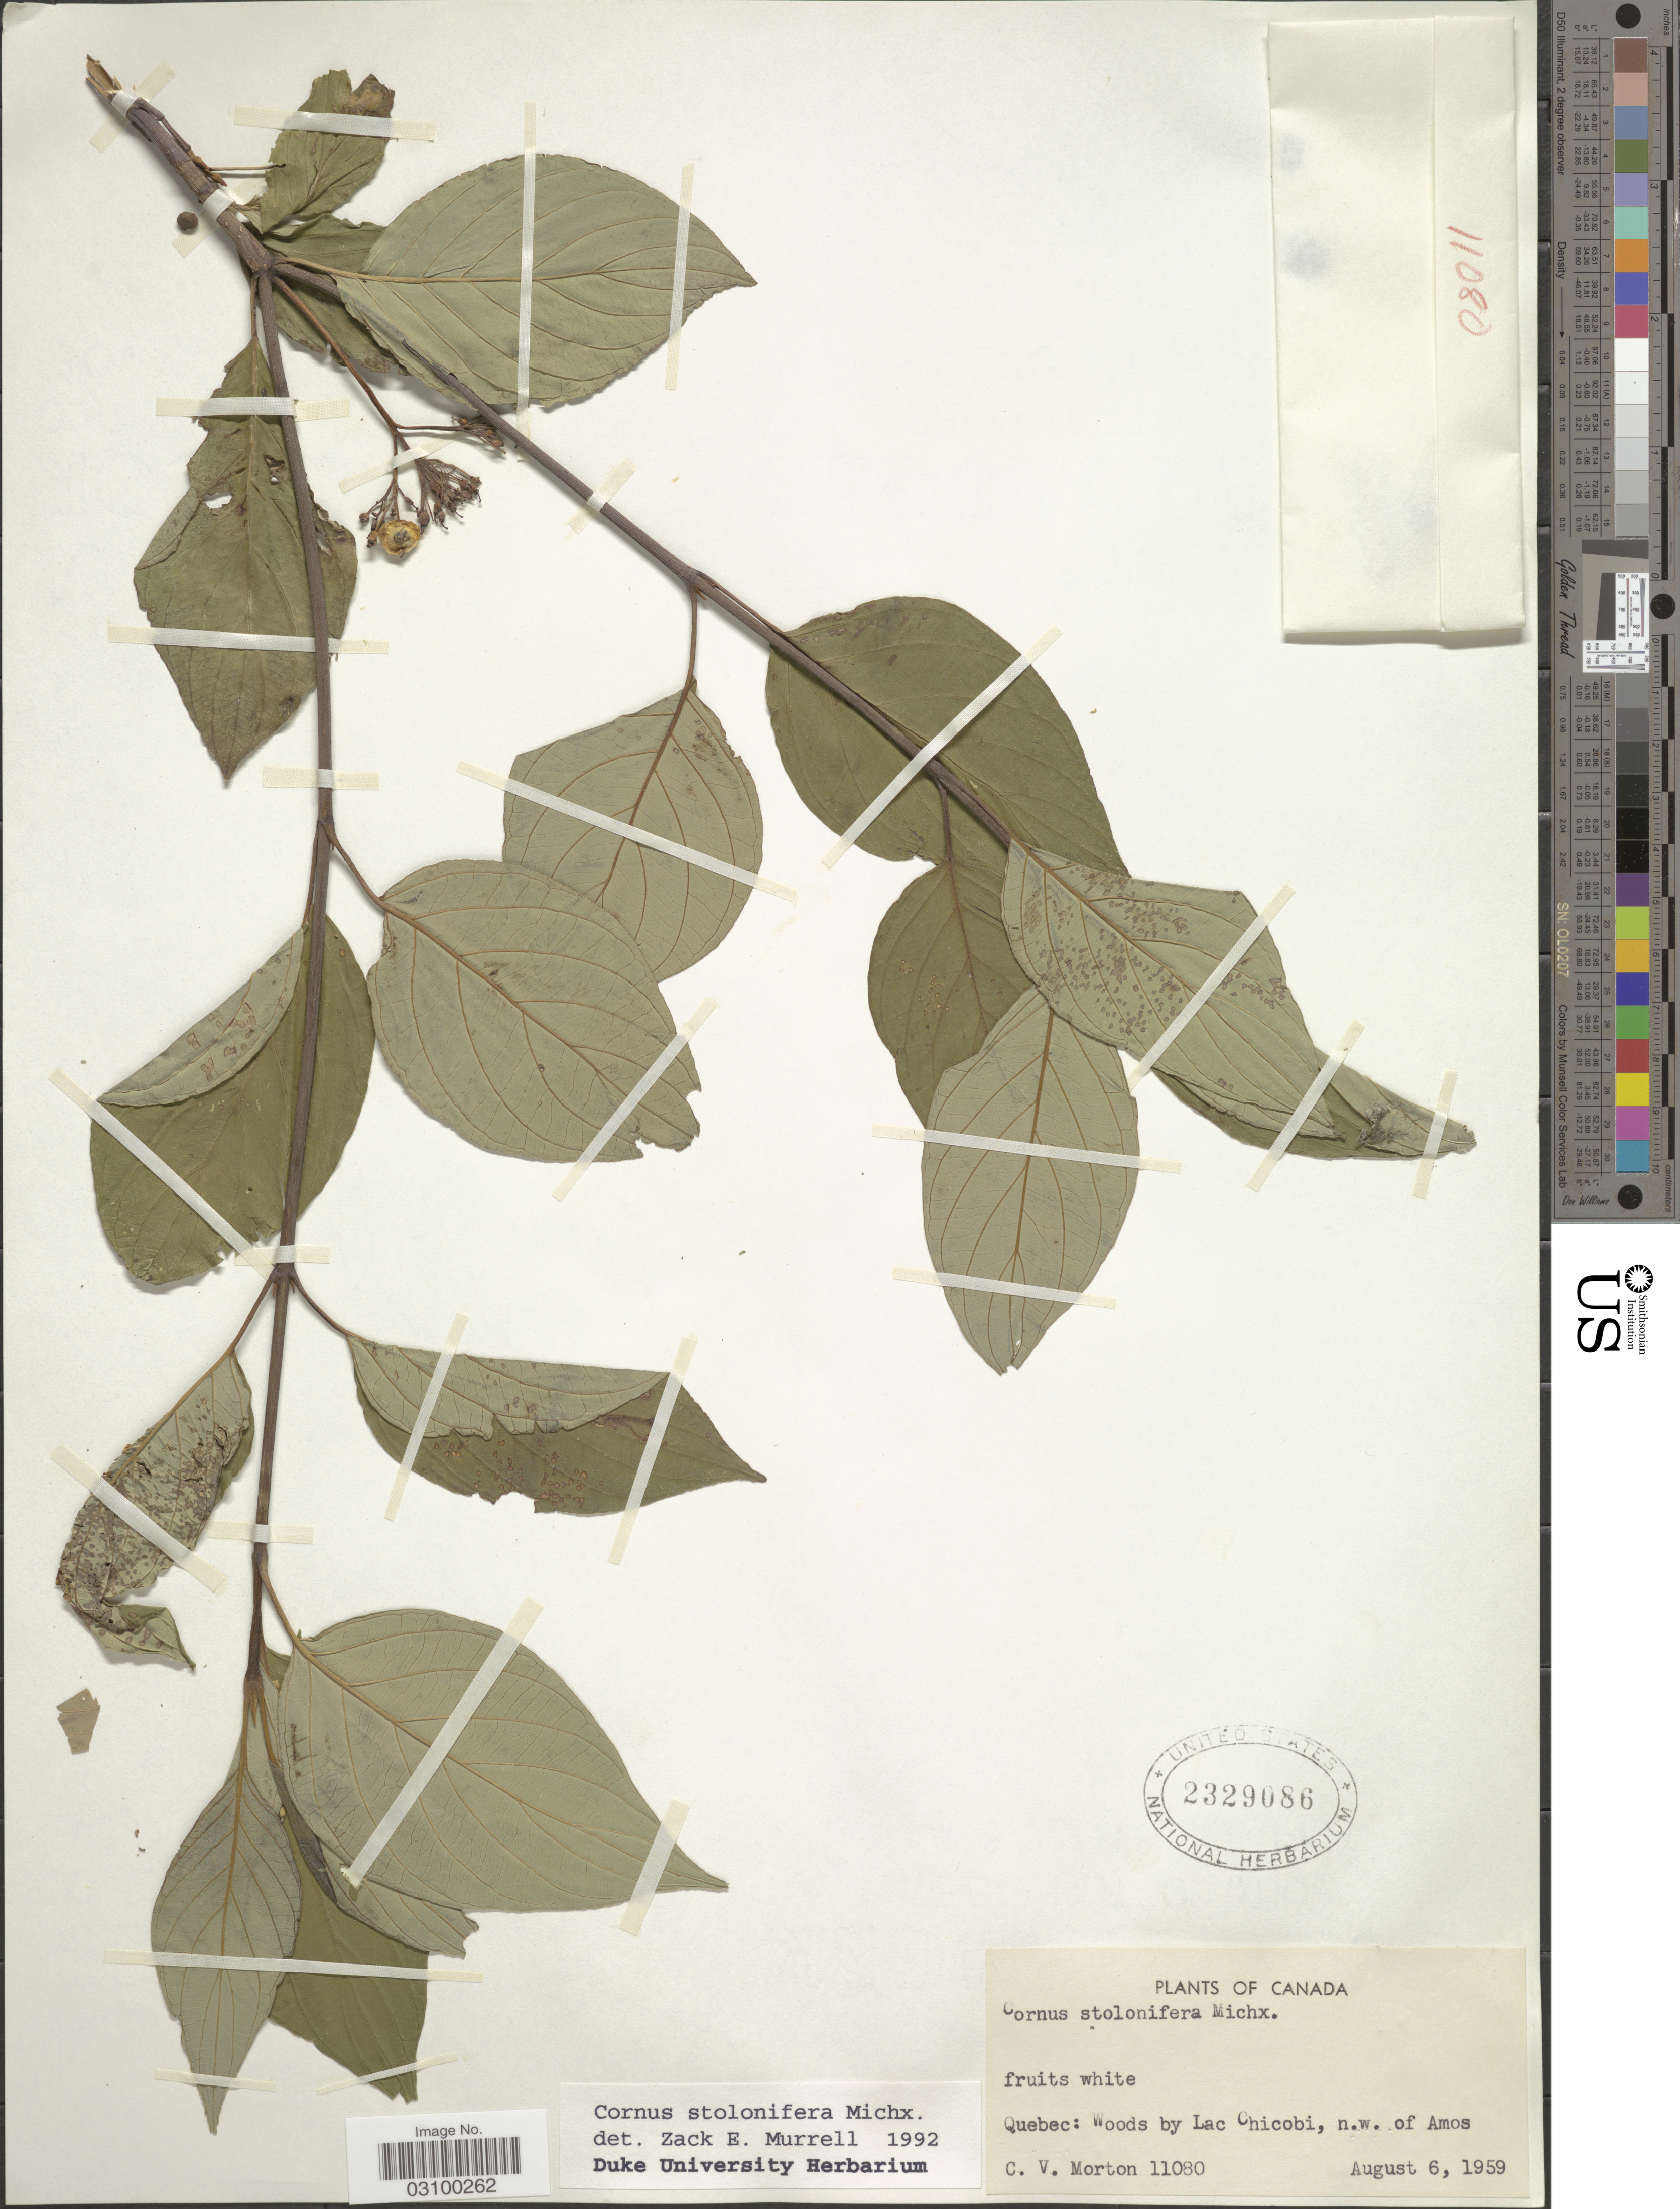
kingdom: Plantae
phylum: Tracheophyta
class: Magnoliopsida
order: Cornales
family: Cornaceae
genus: Cornus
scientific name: Cornus sericea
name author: L.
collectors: C. V. Morton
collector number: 11080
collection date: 1959-08-06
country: Canada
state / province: Quebec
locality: Woods by Lac Chicobi, n.w. of Amos.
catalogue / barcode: US 2329086